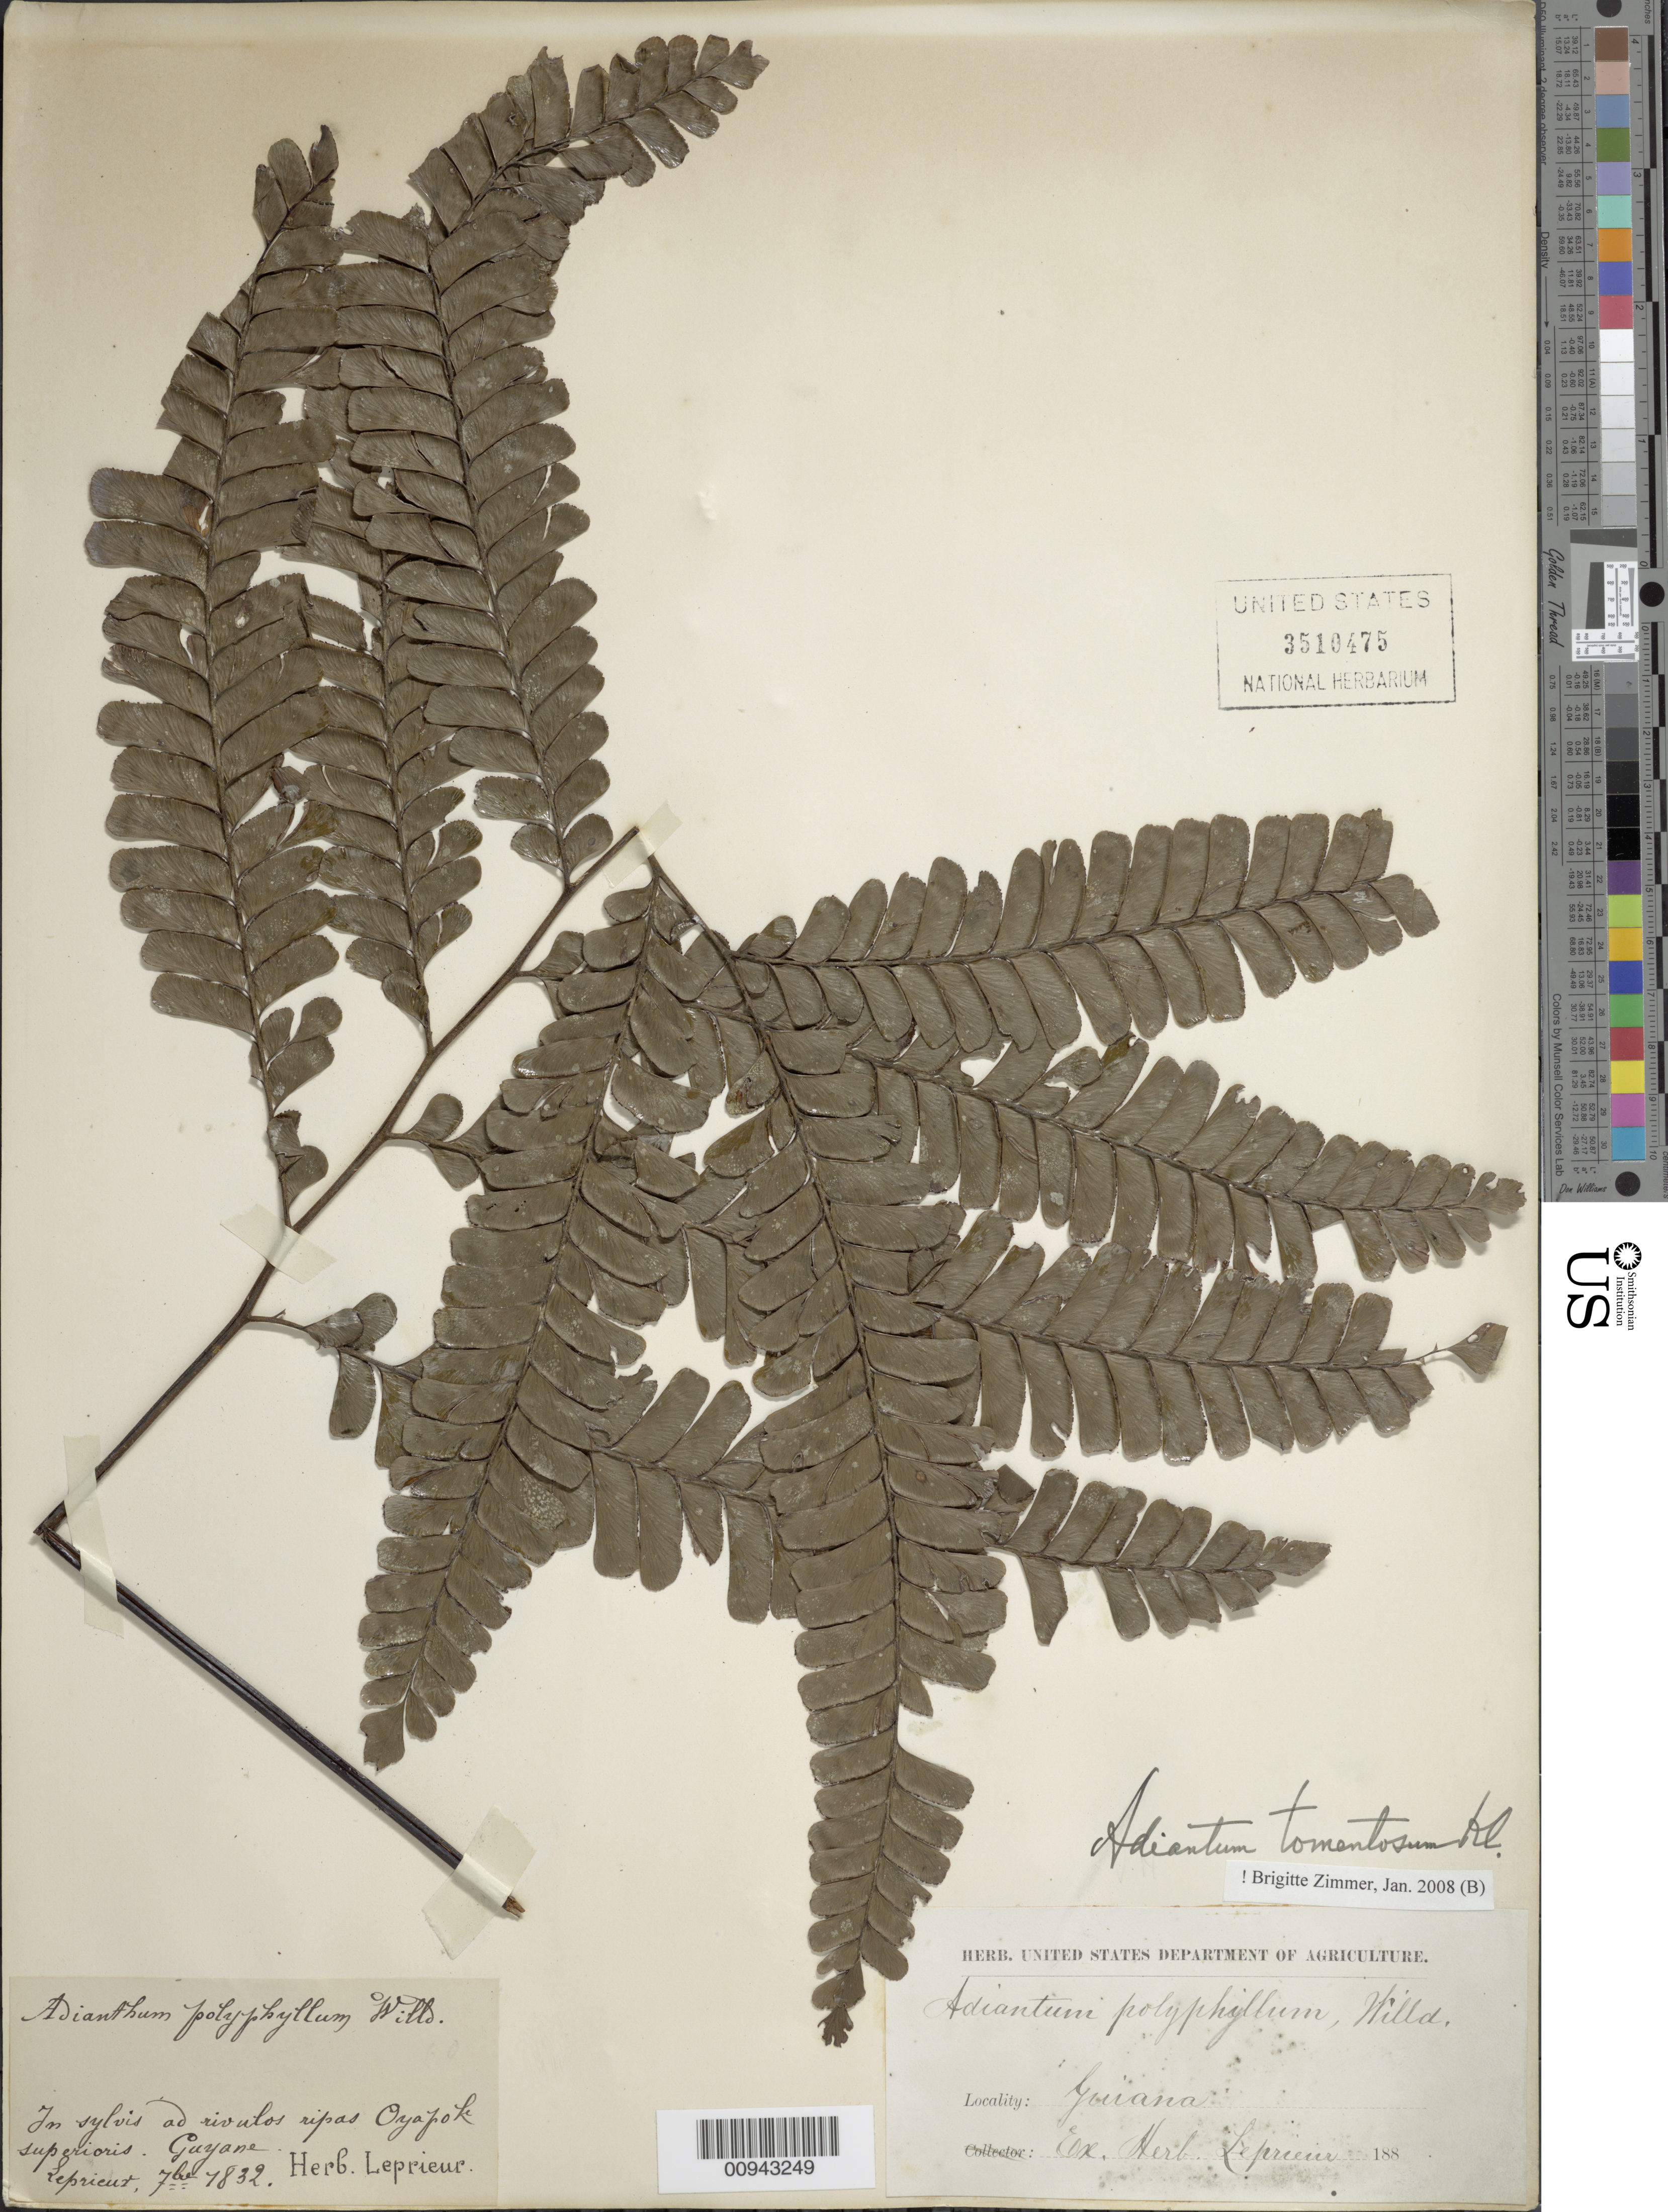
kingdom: Plantae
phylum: Tracheophyta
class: Polypodiopsida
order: Polypodiales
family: Pteridaceae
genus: Adiantum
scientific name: Adiantum tomentosum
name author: Klotzsch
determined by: Zimmer, B.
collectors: F. M. R. Leprieur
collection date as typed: July 1832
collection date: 1832-07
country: Guyana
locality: In sylvis ad rivulos ripas Oyapok suberioris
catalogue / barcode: US 3510475